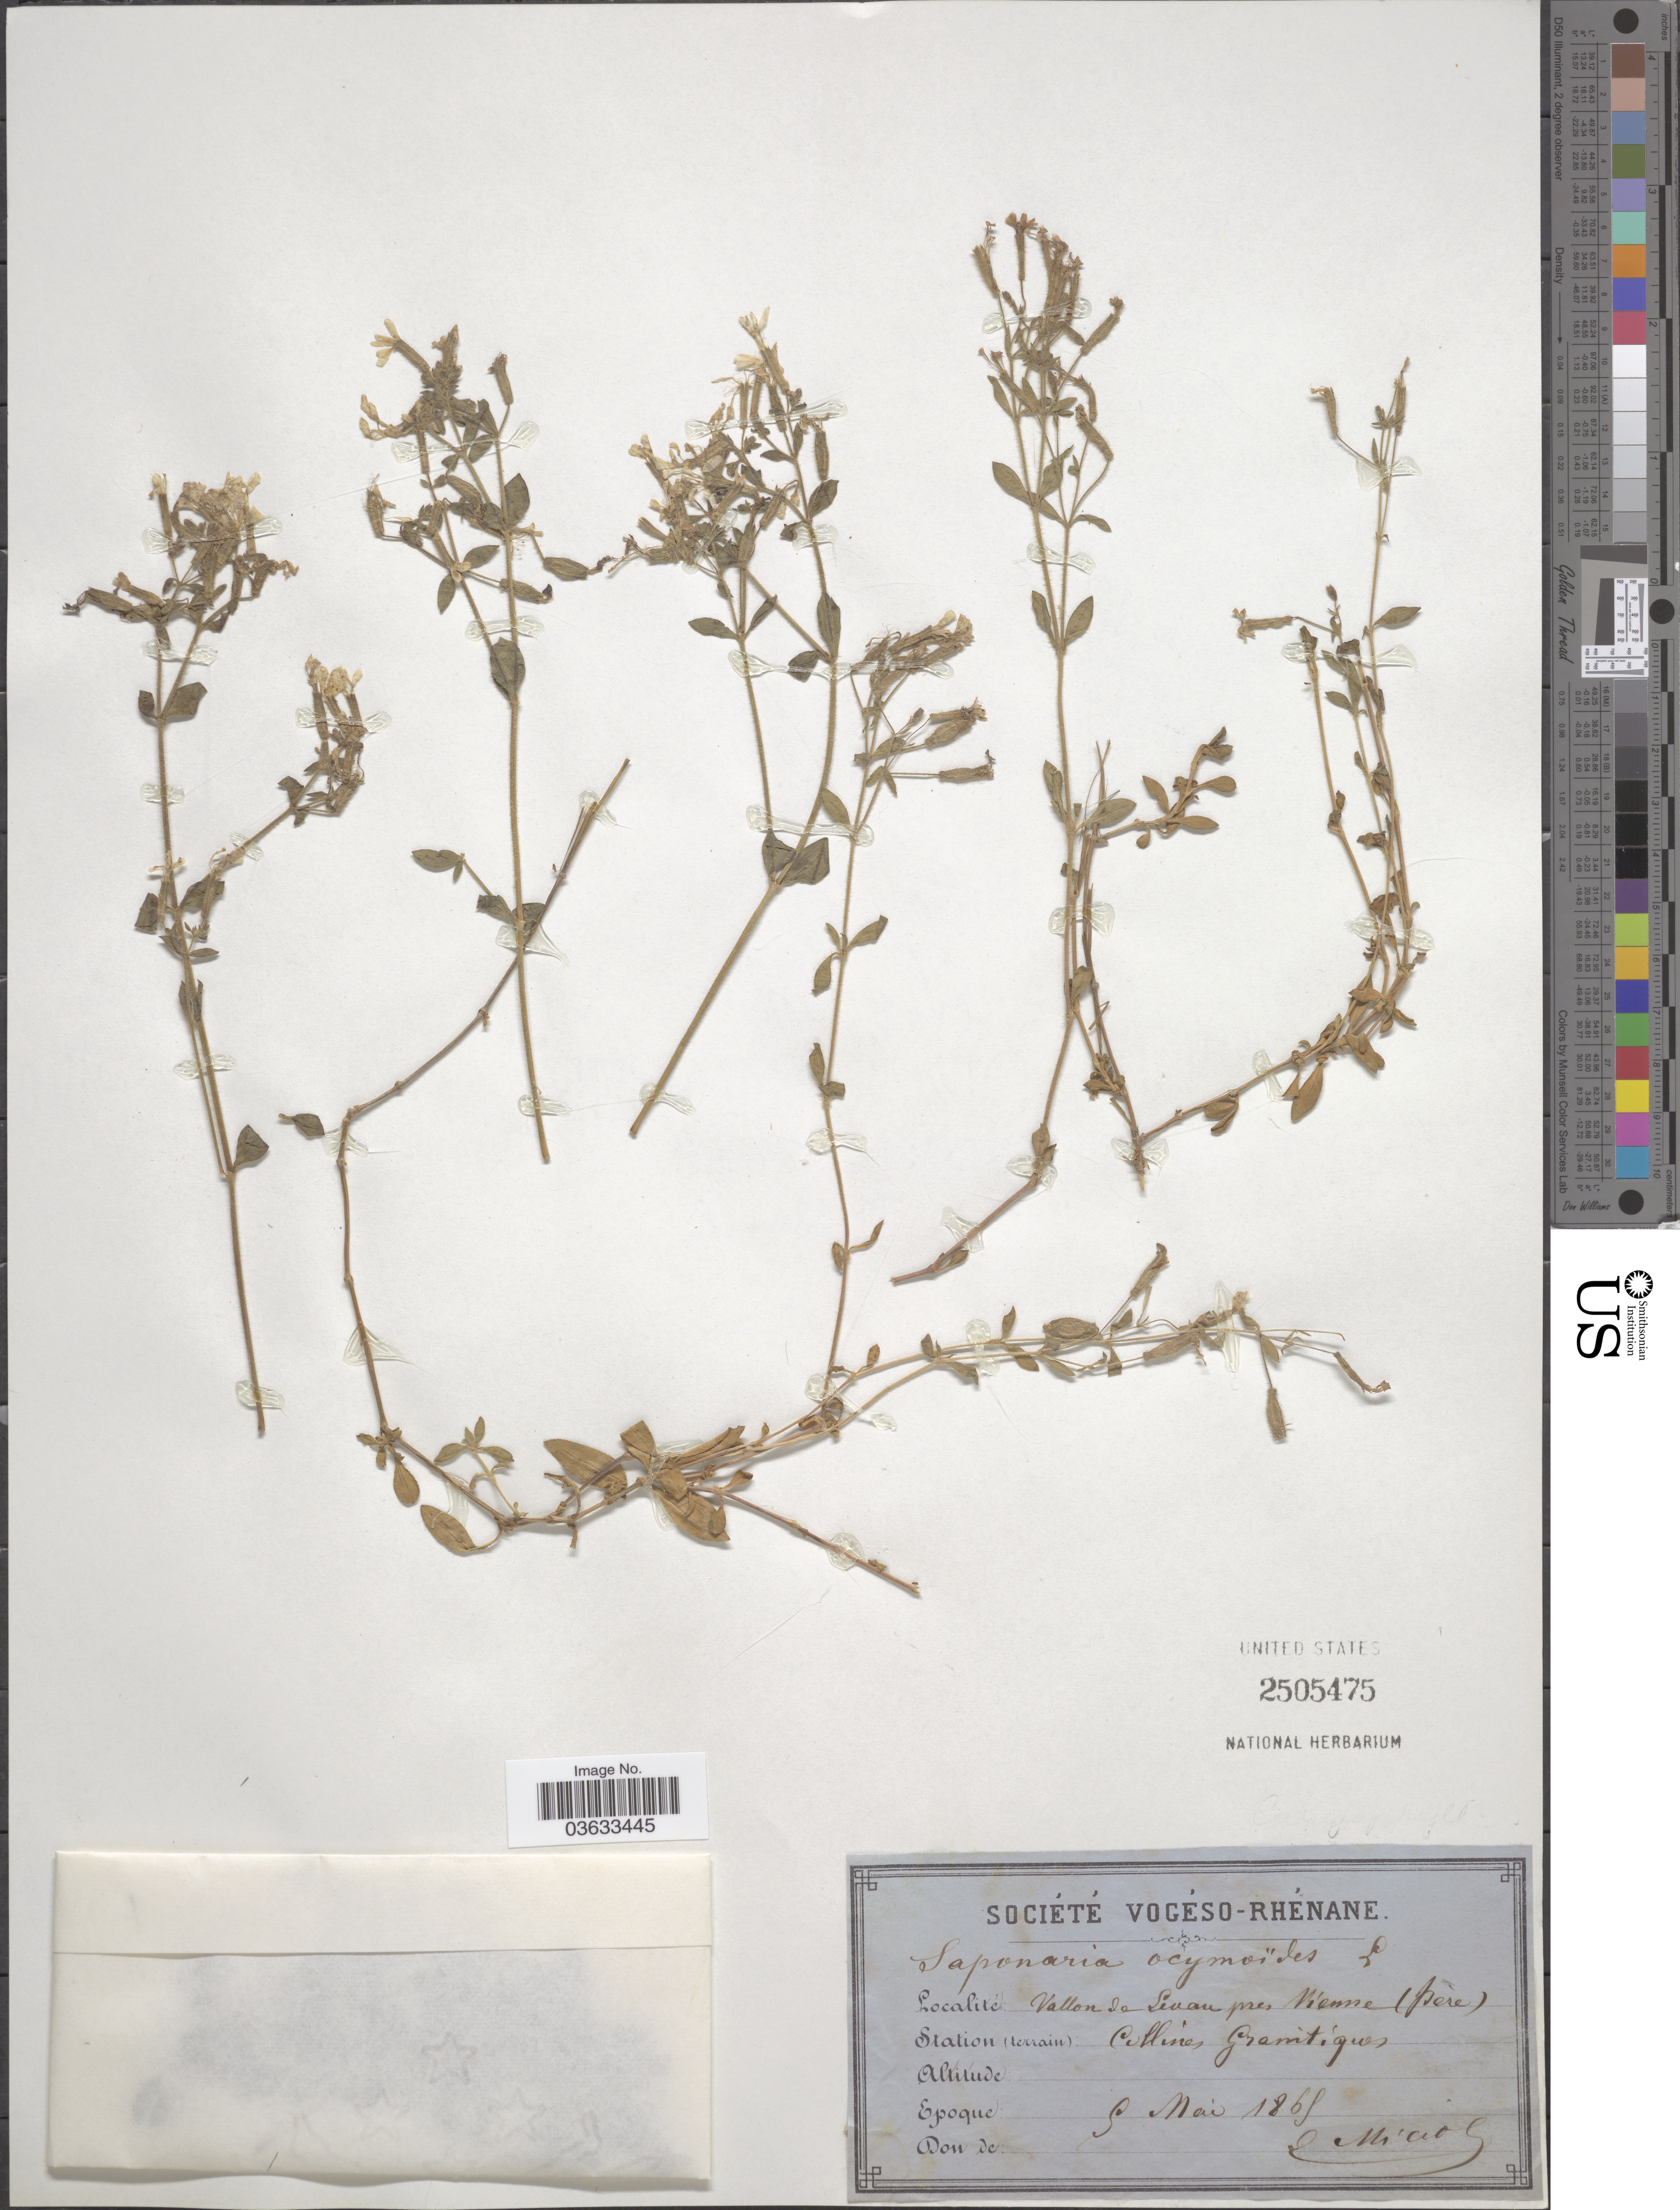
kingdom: Plantae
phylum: Tracheophyta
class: Magnoliopsida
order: Caryophyllales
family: Caryophyllaceae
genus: Saponaria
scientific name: Saponaria ocymoides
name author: L.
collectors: E. Miciol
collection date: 1869-05-05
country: France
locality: Vallon de Lenan pres Bénsse (Perè). Station (terrain): Collines Granitiques.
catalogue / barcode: US 2505475